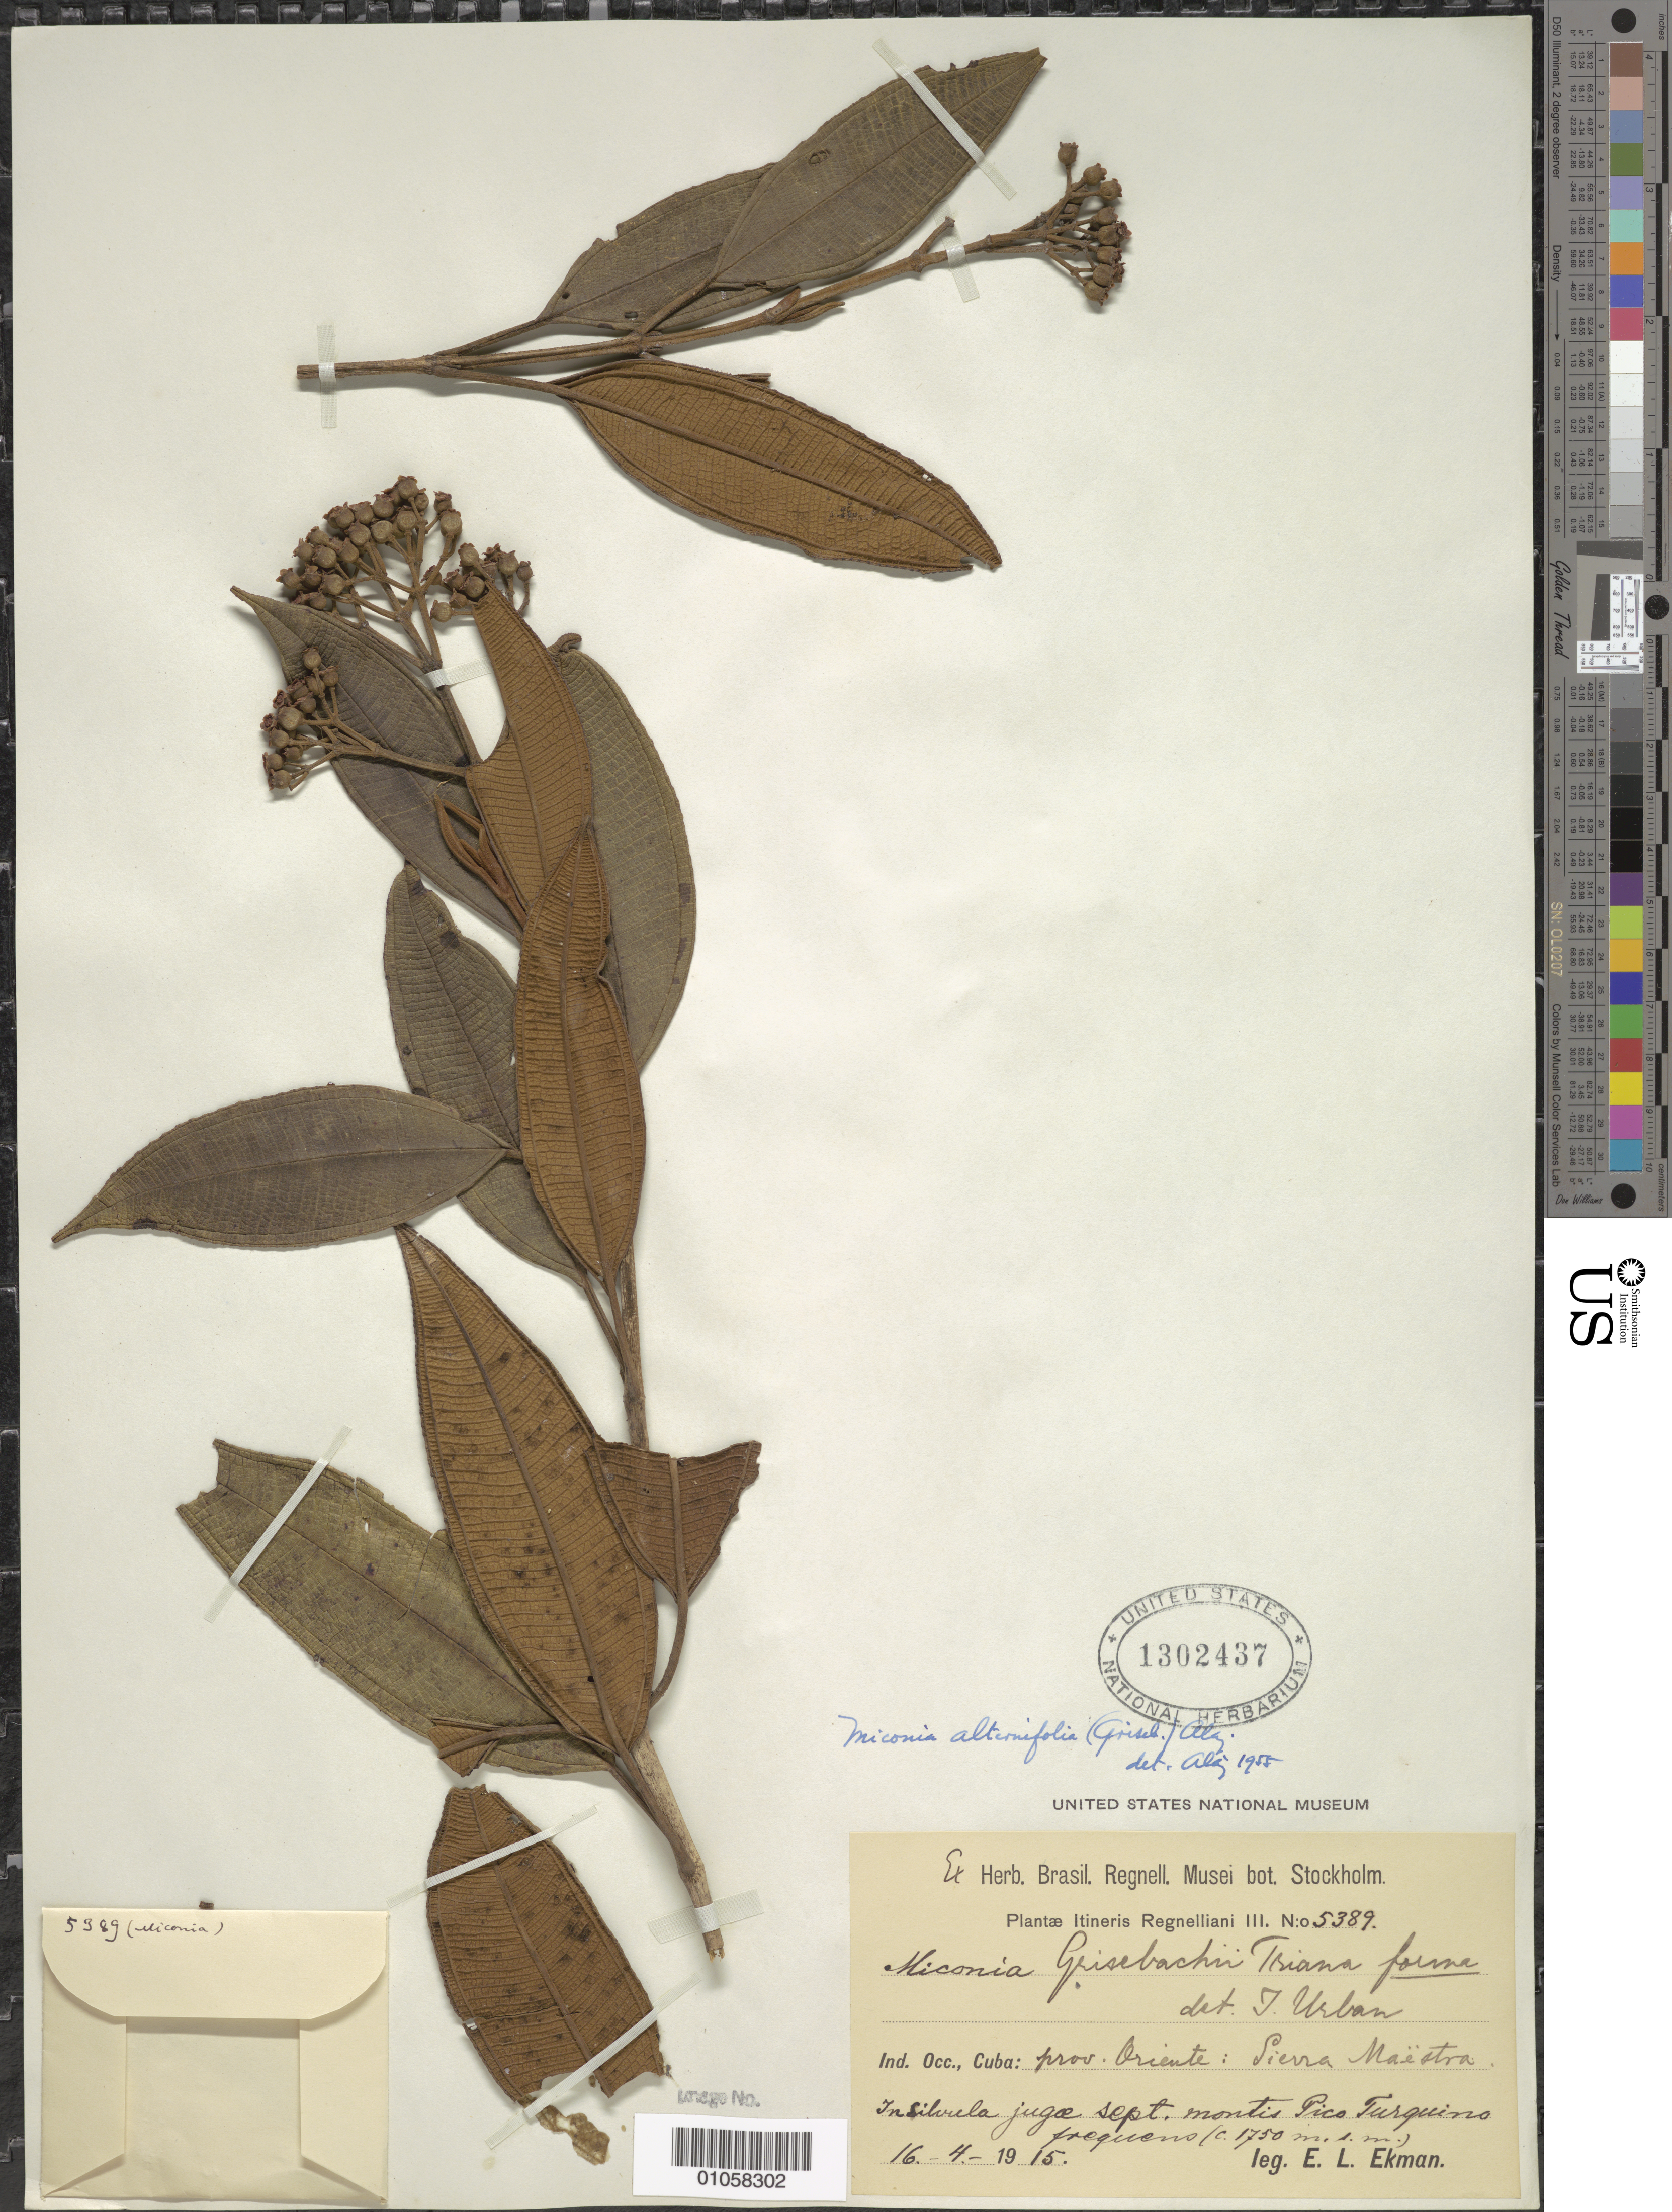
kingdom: Plantae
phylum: Tracheophyta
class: Magnoliopsida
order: Myrtales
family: Melastomataceae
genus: Miconia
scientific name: Miconia alternifolia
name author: (Griseb.) Alain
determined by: Liogier, Alain H.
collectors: E. L. Ekman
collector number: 5389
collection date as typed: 16 Apr 1915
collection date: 1915-04-16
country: Cuba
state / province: Oriente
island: Cuba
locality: Sierra Maëstra, Montis Pico Turguino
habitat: In silvula jugae sept. montis; frequans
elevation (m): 1750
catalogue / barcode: US 1302437